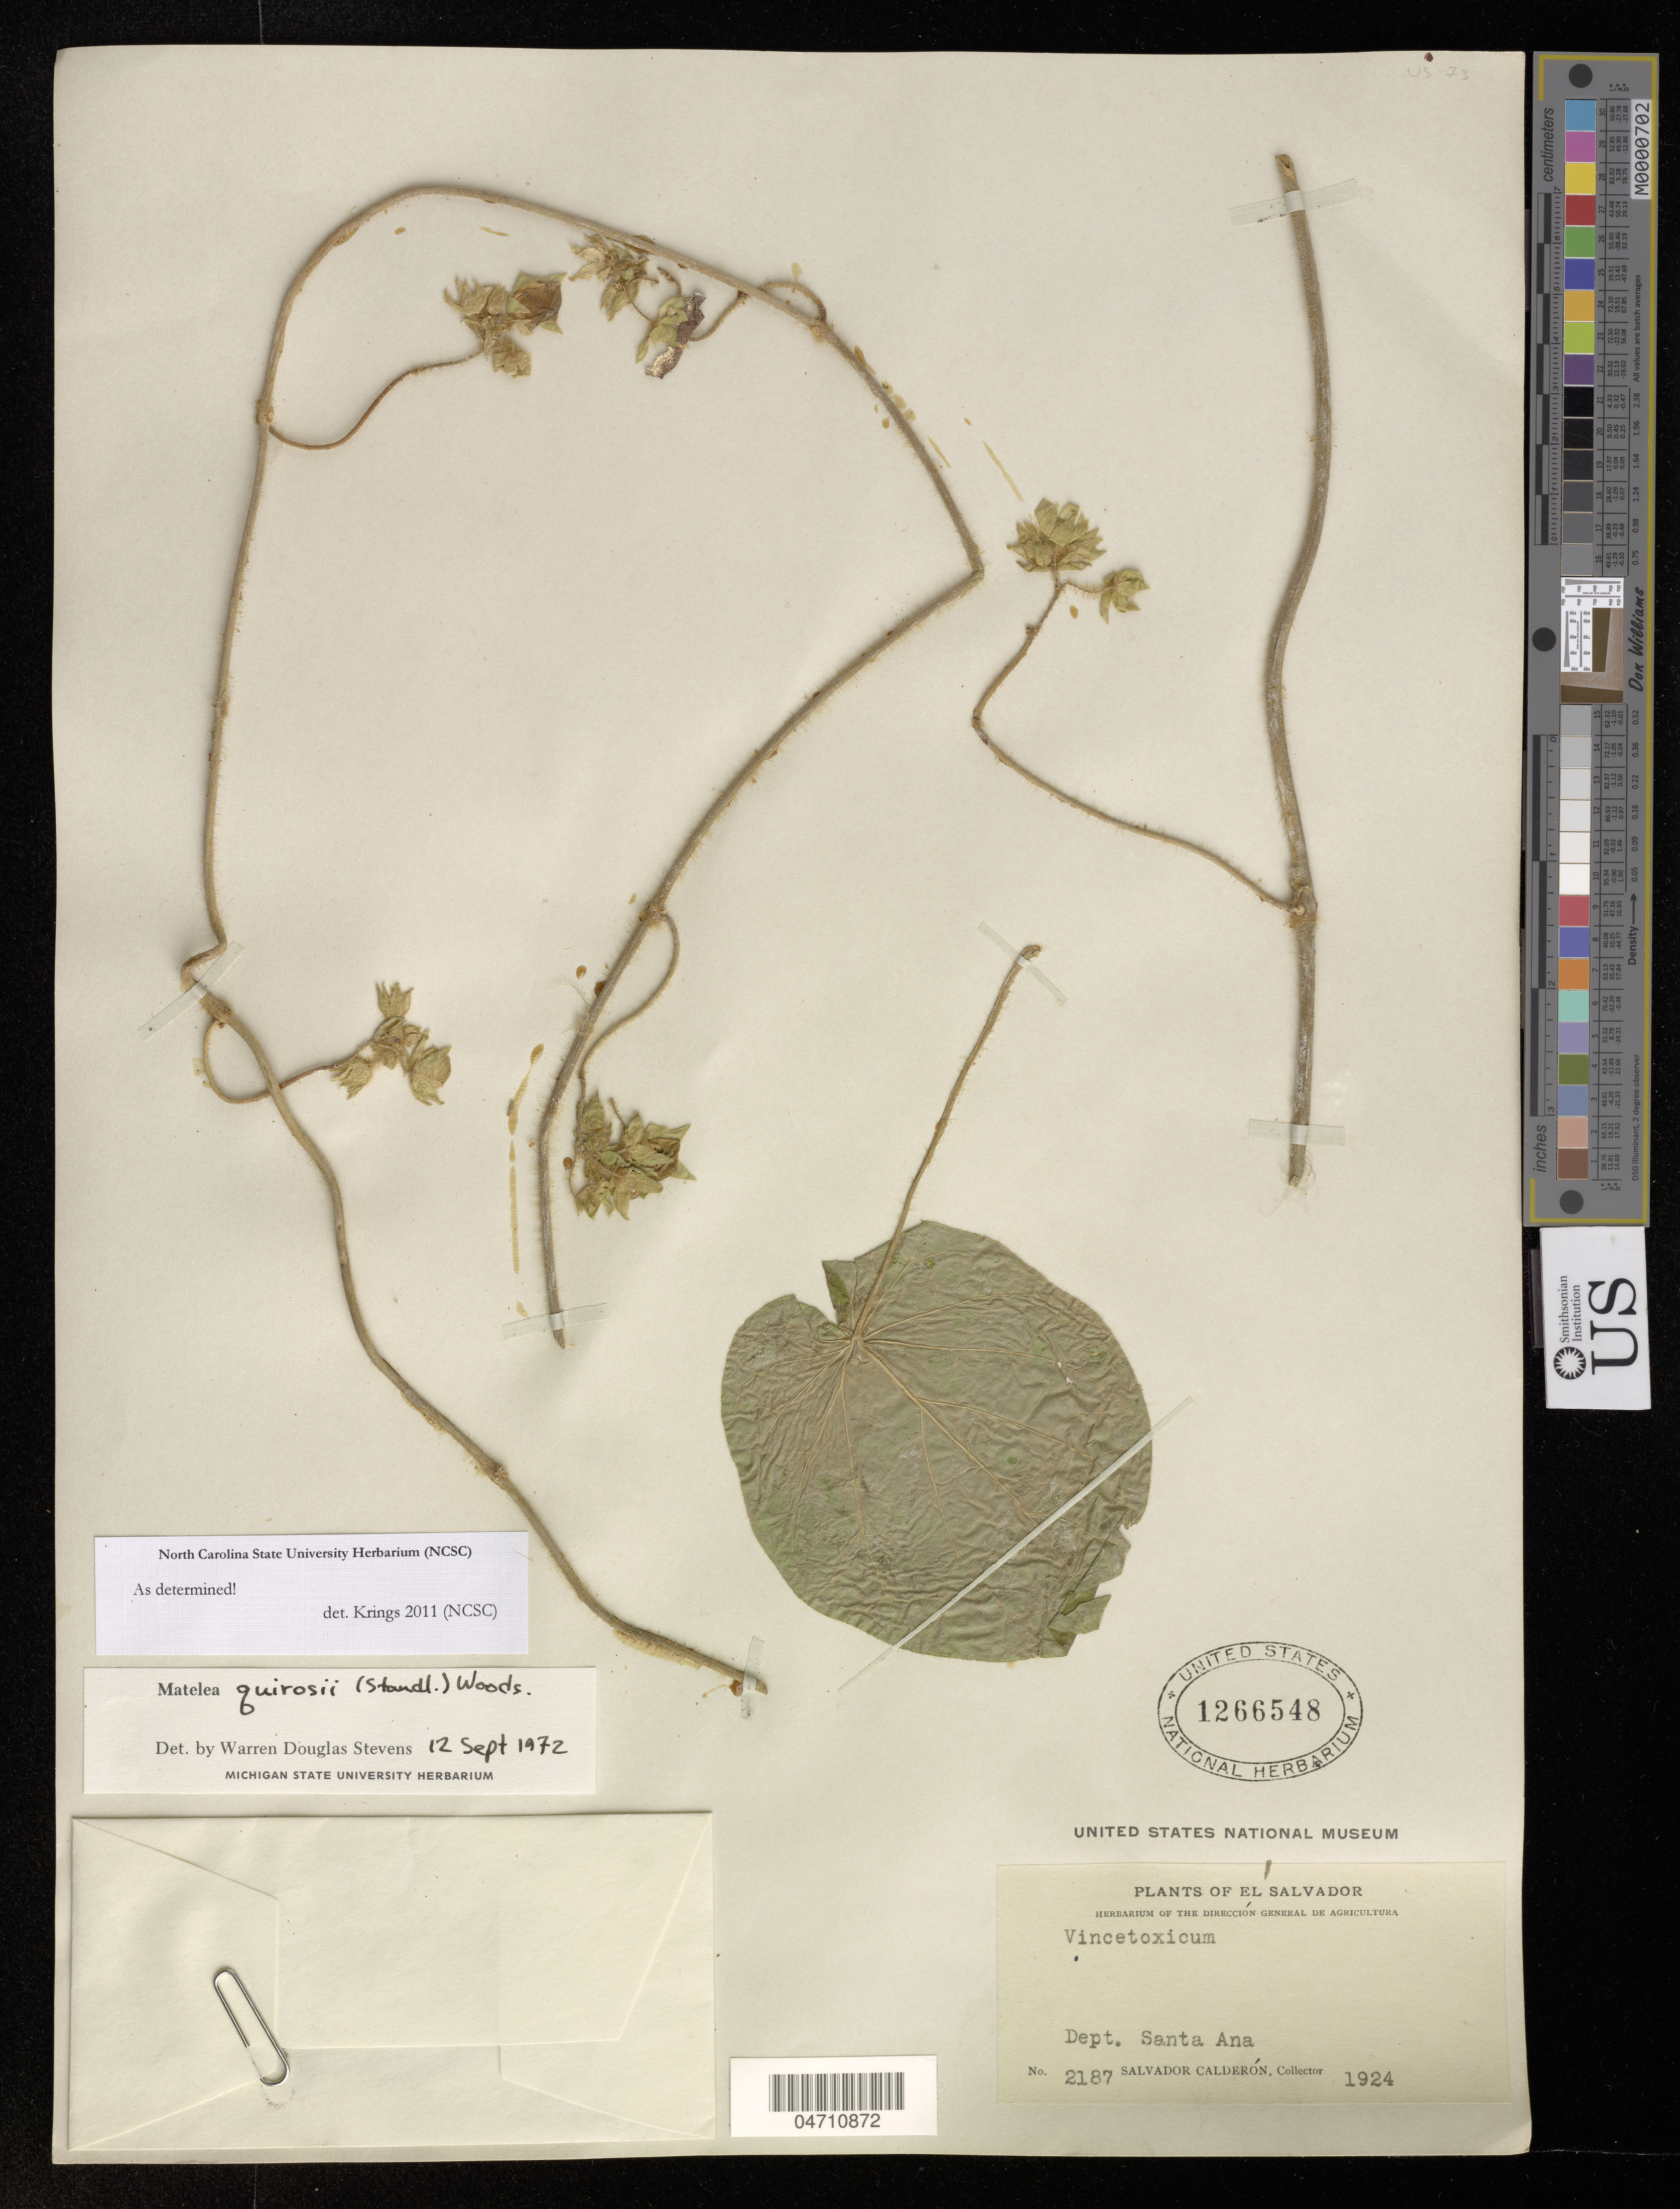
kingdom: Plantae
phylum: Tracheophyta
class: Magnoliopsida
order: Gentianales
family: Apocynaceae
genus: Matelea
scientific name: Matelea quirosii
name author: (Standl.) Woodson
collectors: S. Calderón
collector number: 2187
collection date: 1924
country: El Salvador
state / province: Santa Ana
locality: Dept. Santa Ana.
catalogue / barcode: US 1266548